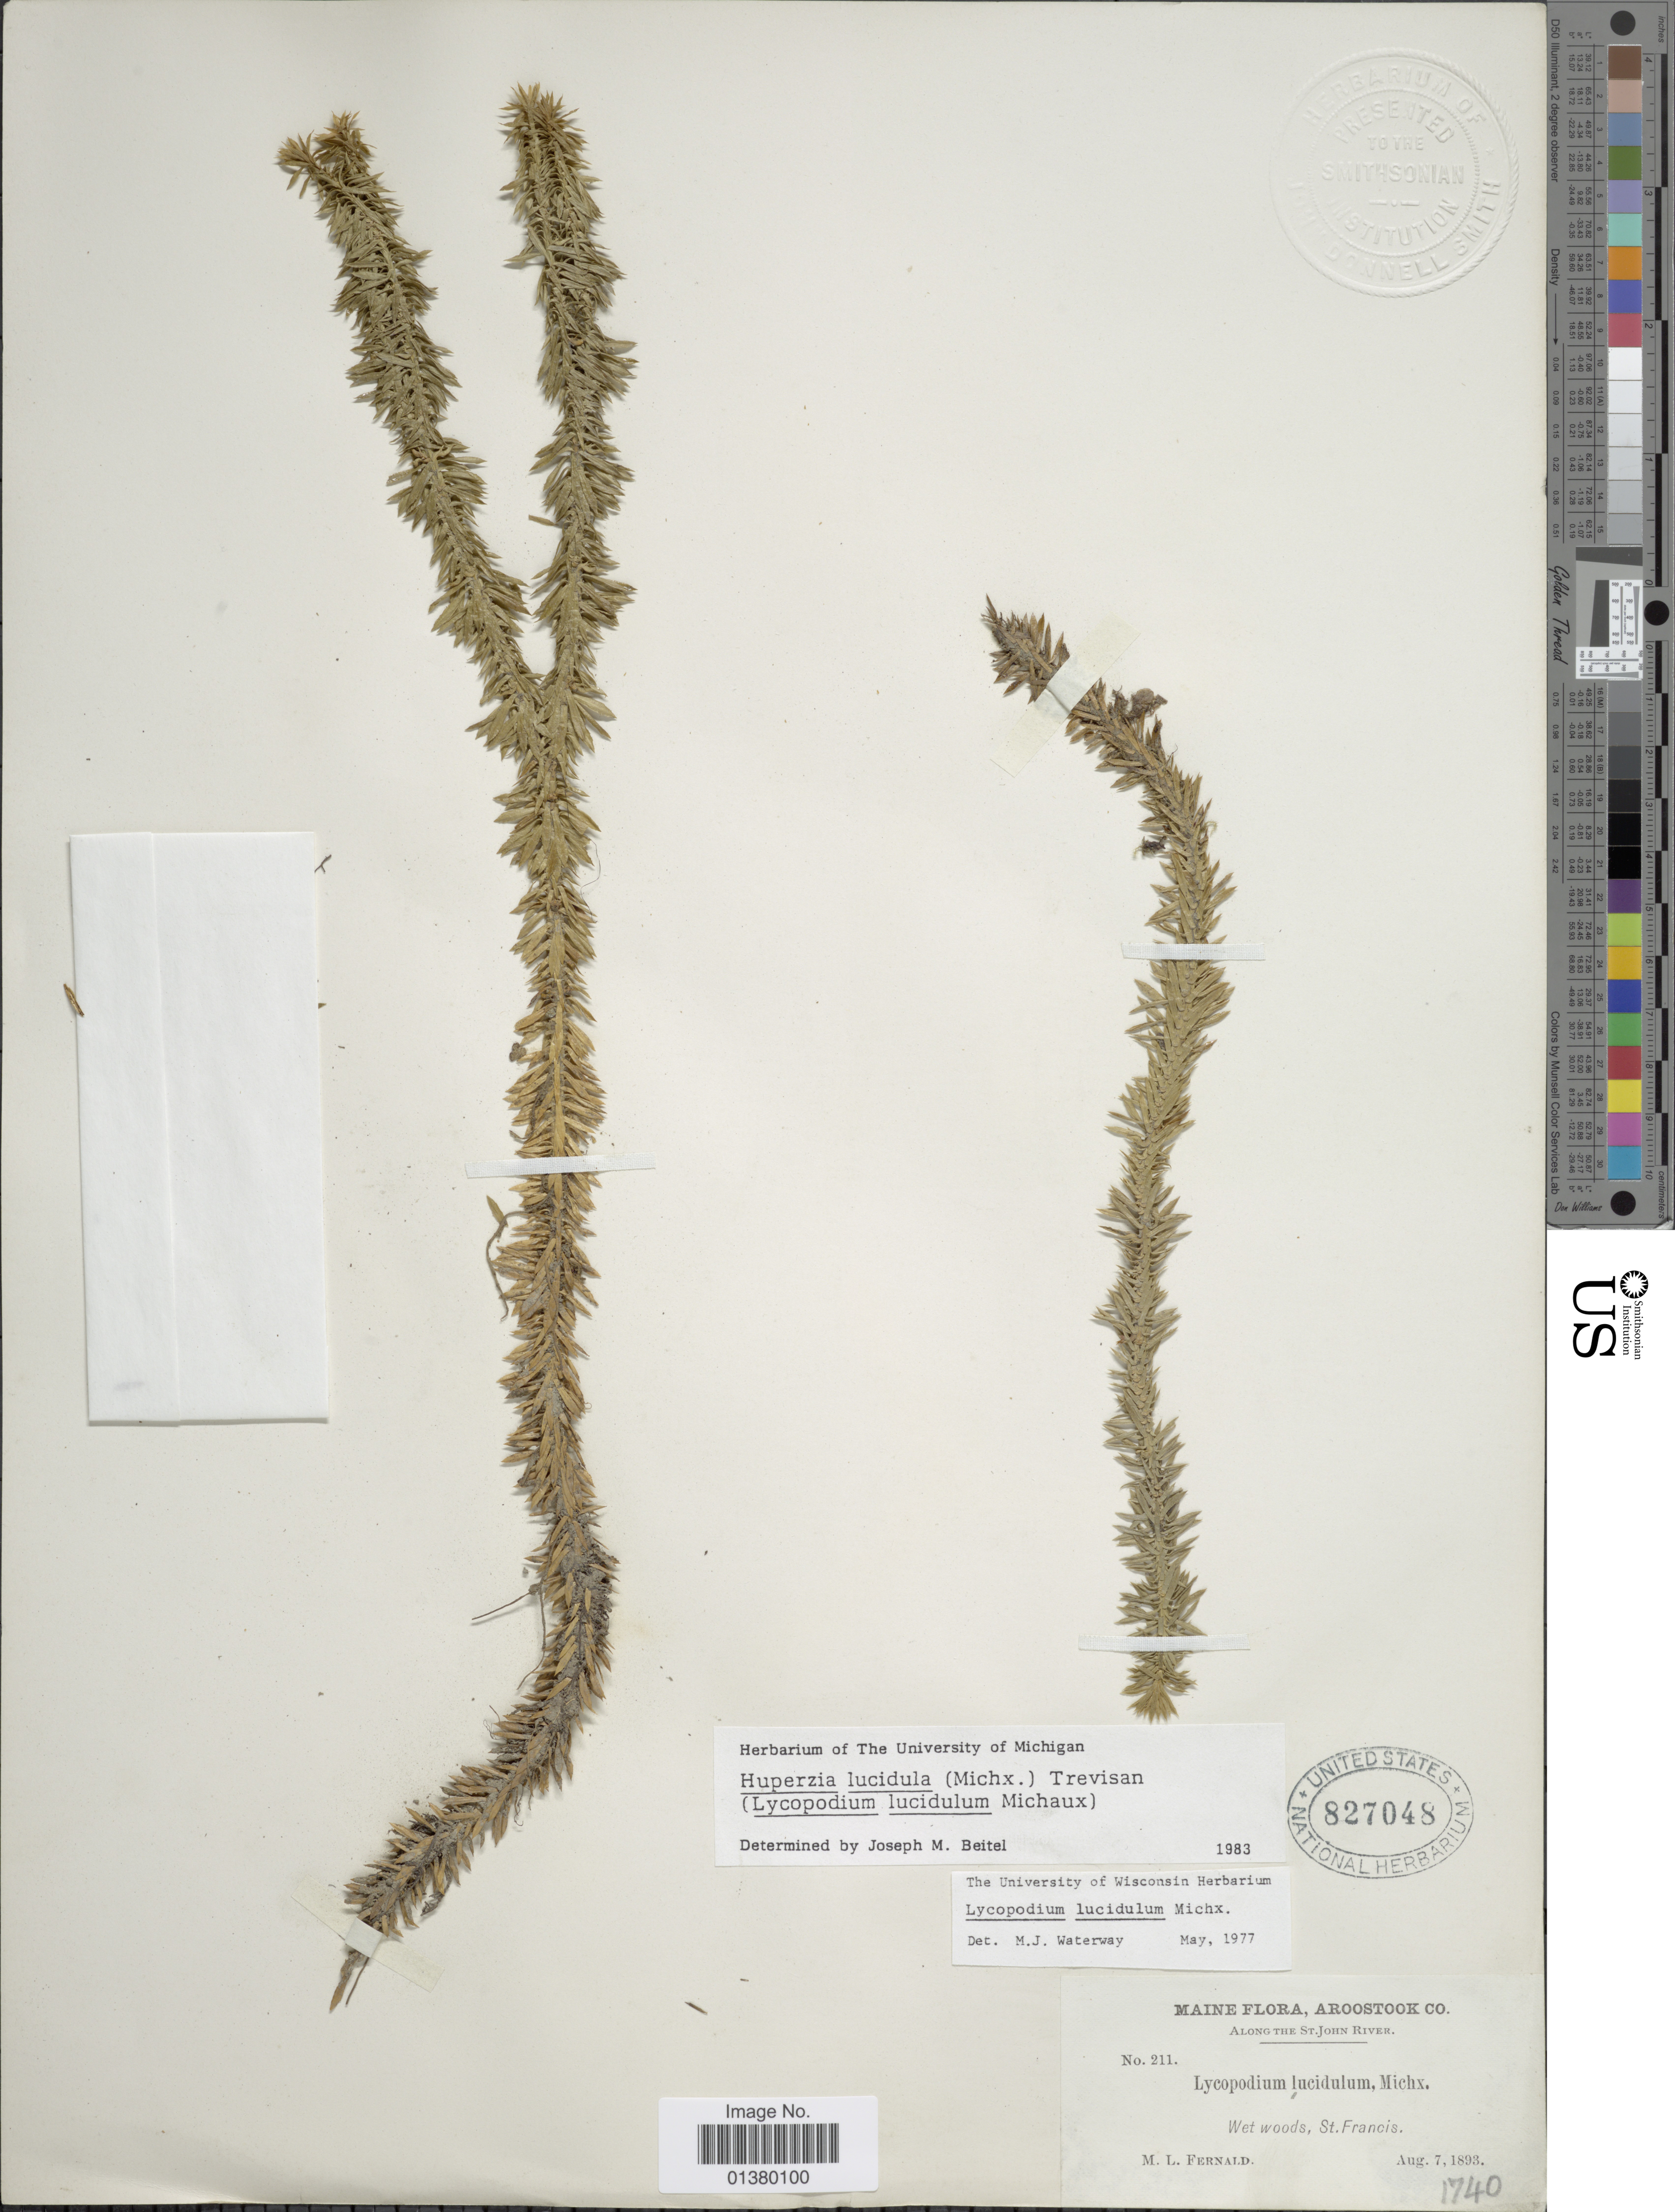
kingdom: Plantae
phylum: Tracheophyta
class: Lycopodiopsida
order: Lycopodiales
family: Lycopodiaceae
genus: Huperzia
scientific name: Huperzia lucidula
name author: (Michx.) Trevis.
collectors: M. L. Fernald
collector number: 211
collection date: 1893-08-07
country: United States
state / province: Maine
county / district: Aroostook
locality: Aroostook Co, Along the St.John River, Wet woods, St Francis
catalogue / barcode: US 827048